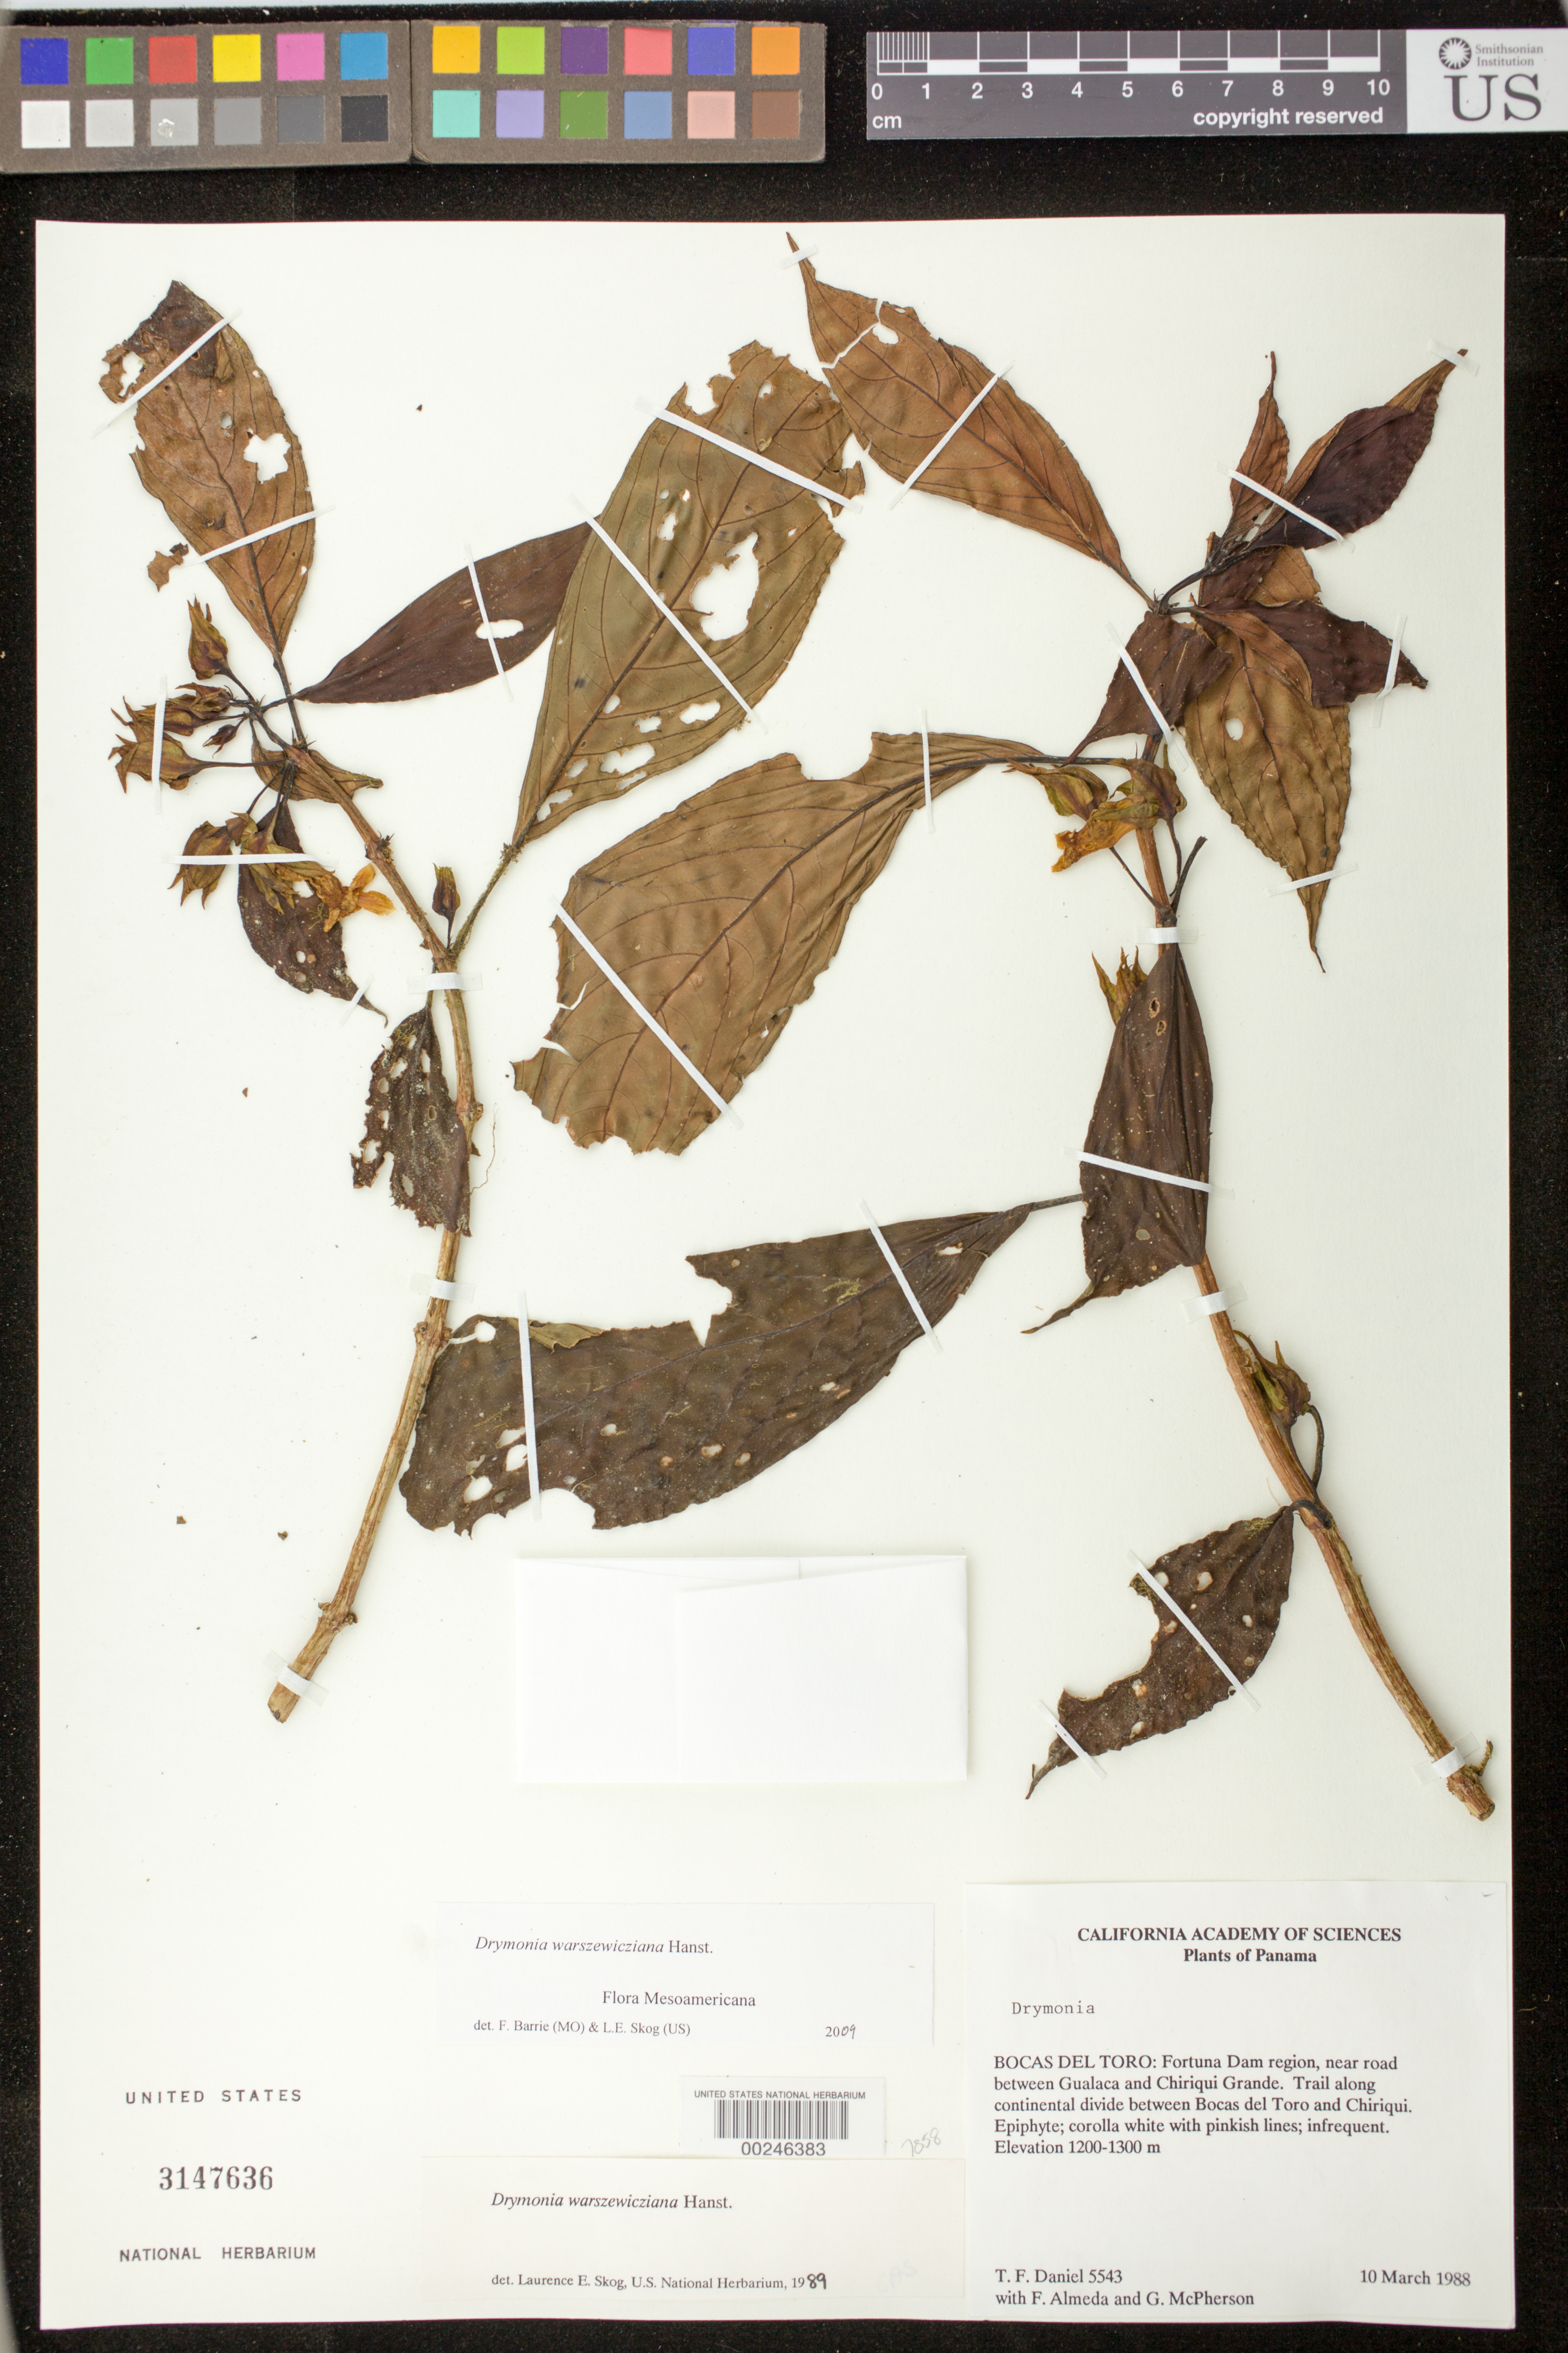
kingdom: Plantae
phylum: Tracheophyta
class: Magnoliopsida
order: Lamiales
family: Gesneriaceae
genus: Drymonia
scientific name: Drymonia warszewicziana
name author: Hanst.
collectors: T. F. Daniel, F. Almeda & G. D. McPherson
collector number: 5543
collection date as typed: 10 Mar 1988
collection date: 1988-03-10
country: Panama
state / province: Bocas del Toro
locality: Fortuna Dam region, near road between Gualaca and Chiriqui Grande, trail along continental divide between Bocas del Toro and Chiriqui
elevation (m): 1200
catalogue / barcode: US 3147636